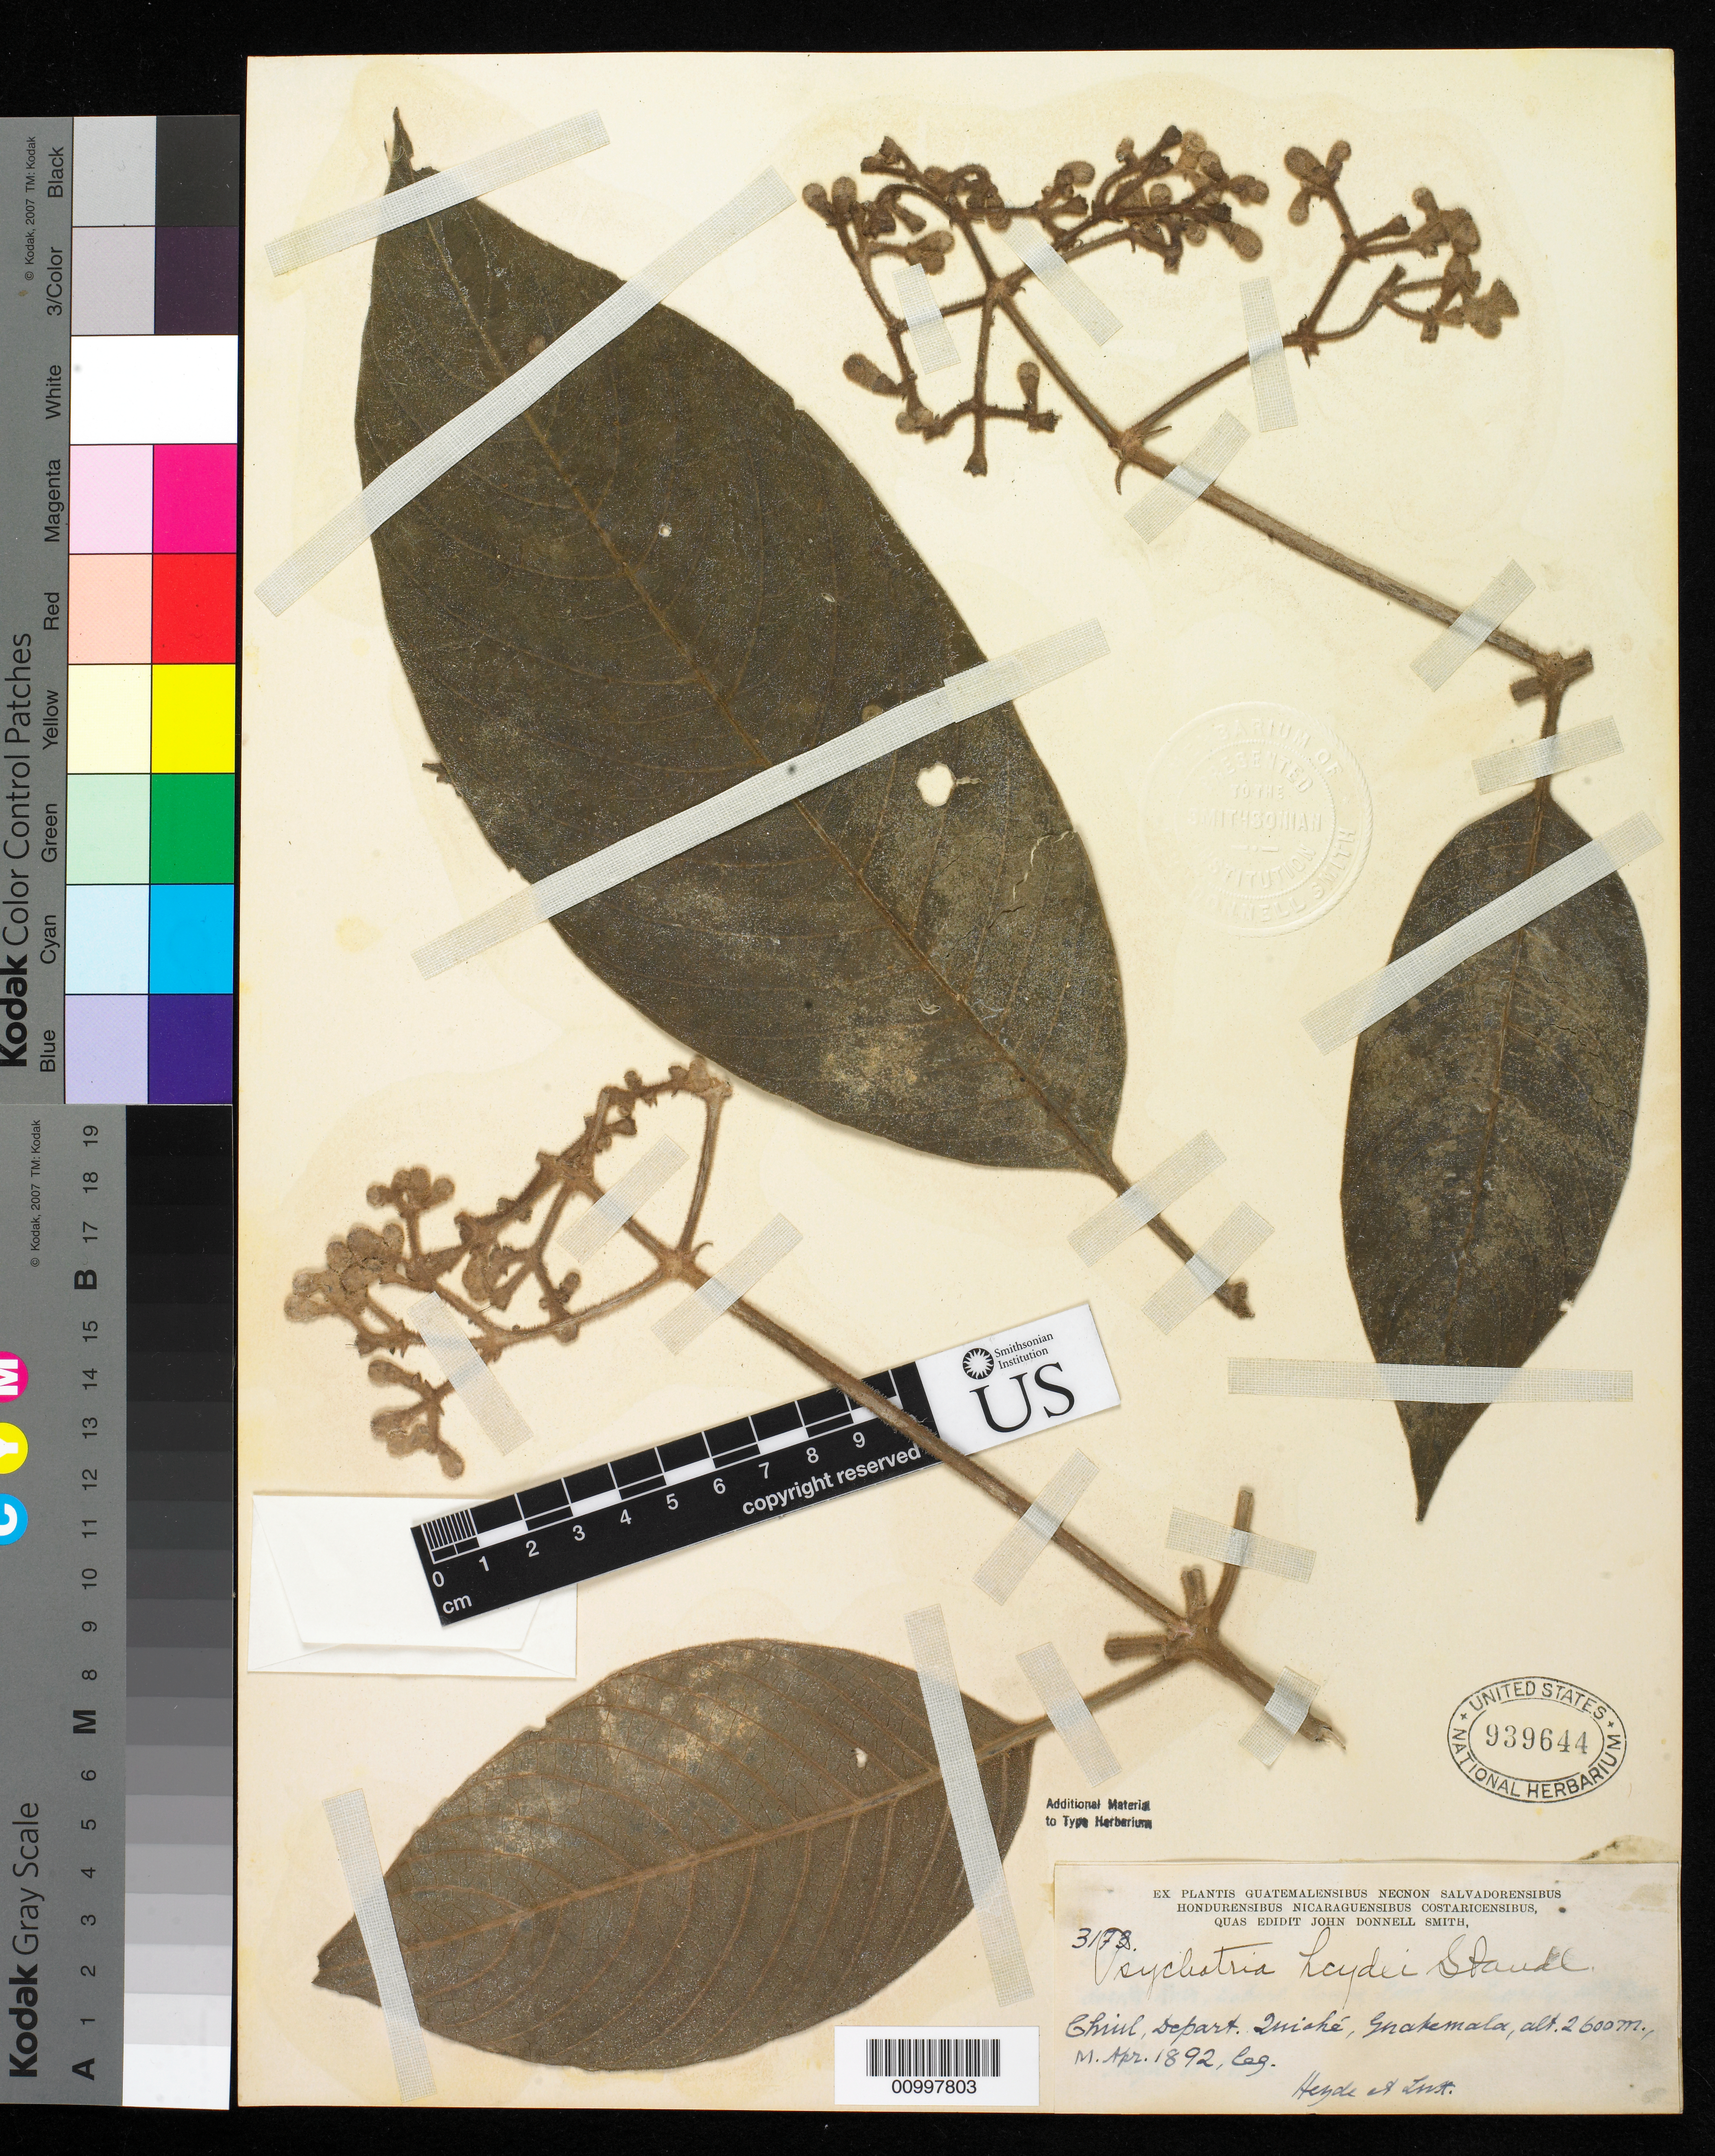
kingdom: Plantae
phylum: Tracheophyta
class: Magnoliopsida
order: Gentianales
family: Rubiaceae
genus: Psychotria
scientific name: Psychotria heydei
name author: Standl.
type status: Isotype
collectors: E. T. Heyde & E. Lux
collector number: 3173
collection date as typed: Apr 1892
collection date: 1892-04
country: Guatemala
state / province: El Quiché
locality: Chiul.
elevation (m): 2600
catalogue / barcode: US 939644